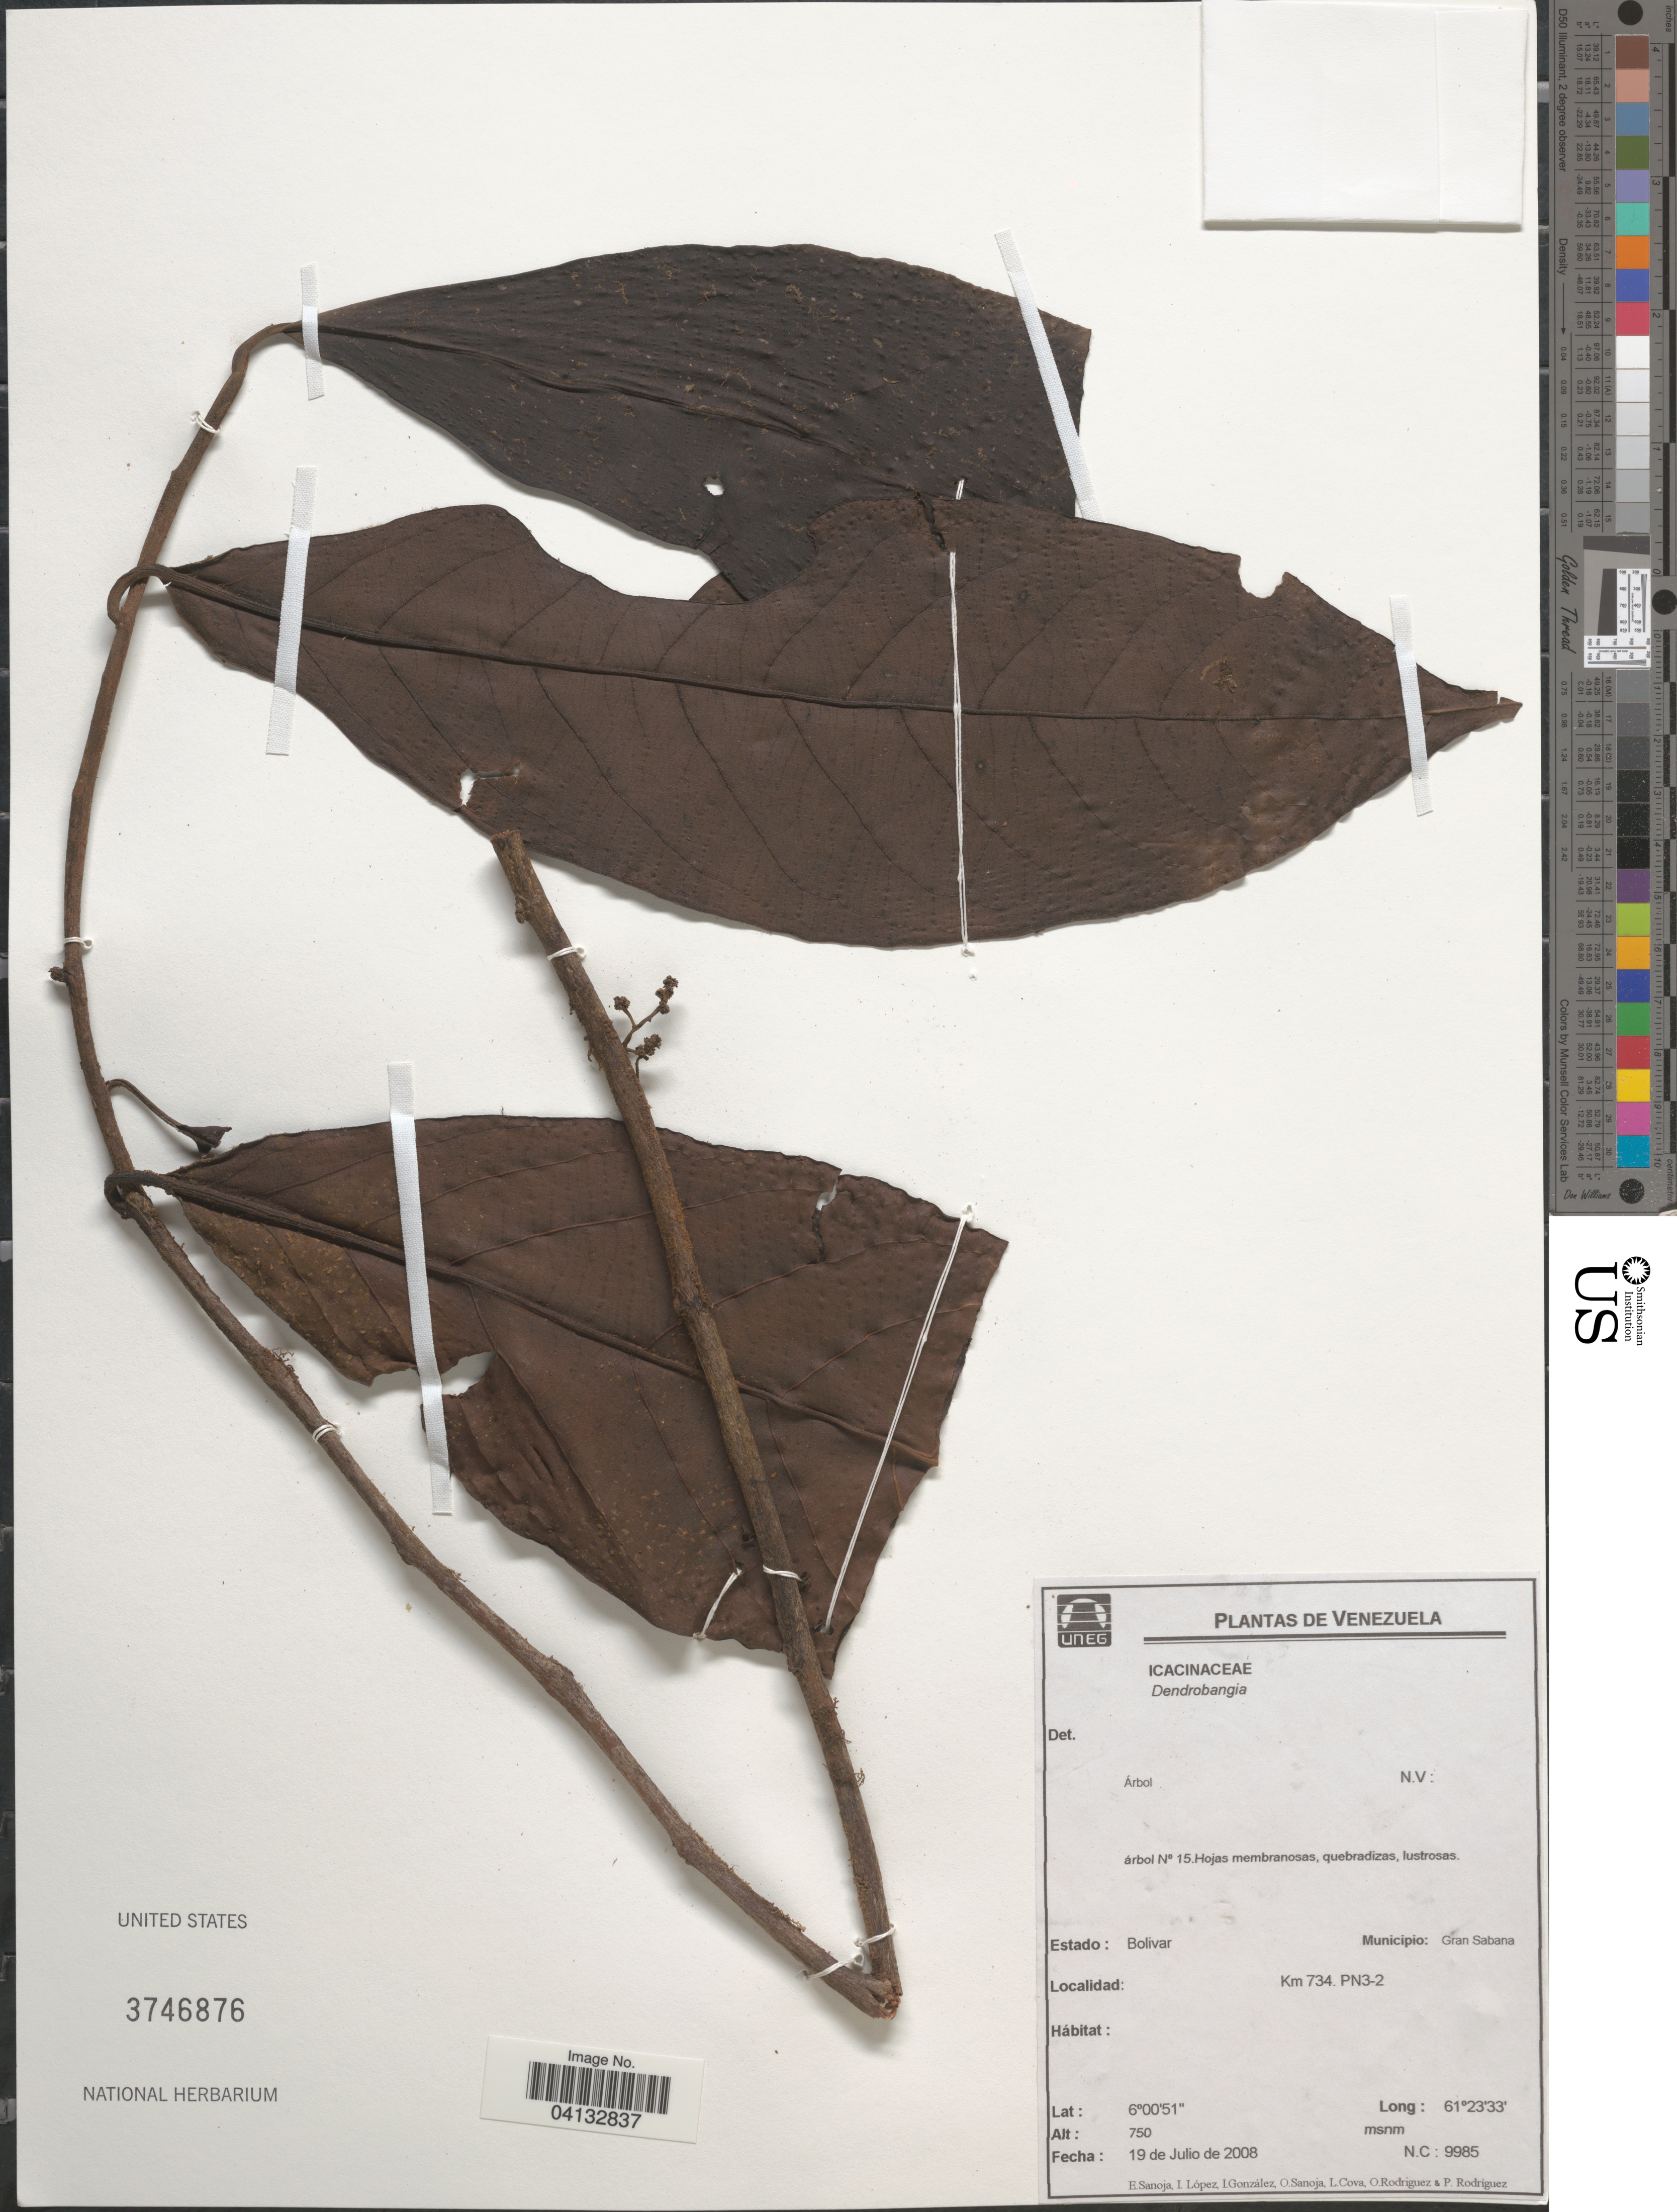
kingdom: Plantae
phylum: Tracheophyta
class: Magnoliopsida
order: Metteniusales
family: Metteniusaceae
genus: Dendrobangia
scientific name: Dendrobangia sp.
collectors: E. Sanoja, I. Lopéz, I. González, O. Sanoja & et al.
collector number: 9985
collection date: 2008-07-19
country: Venezuela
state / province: Bolivar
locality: Municipio: Gran Sabana. Km 734. PN3-2.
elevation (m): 750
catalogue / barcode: US 3746876